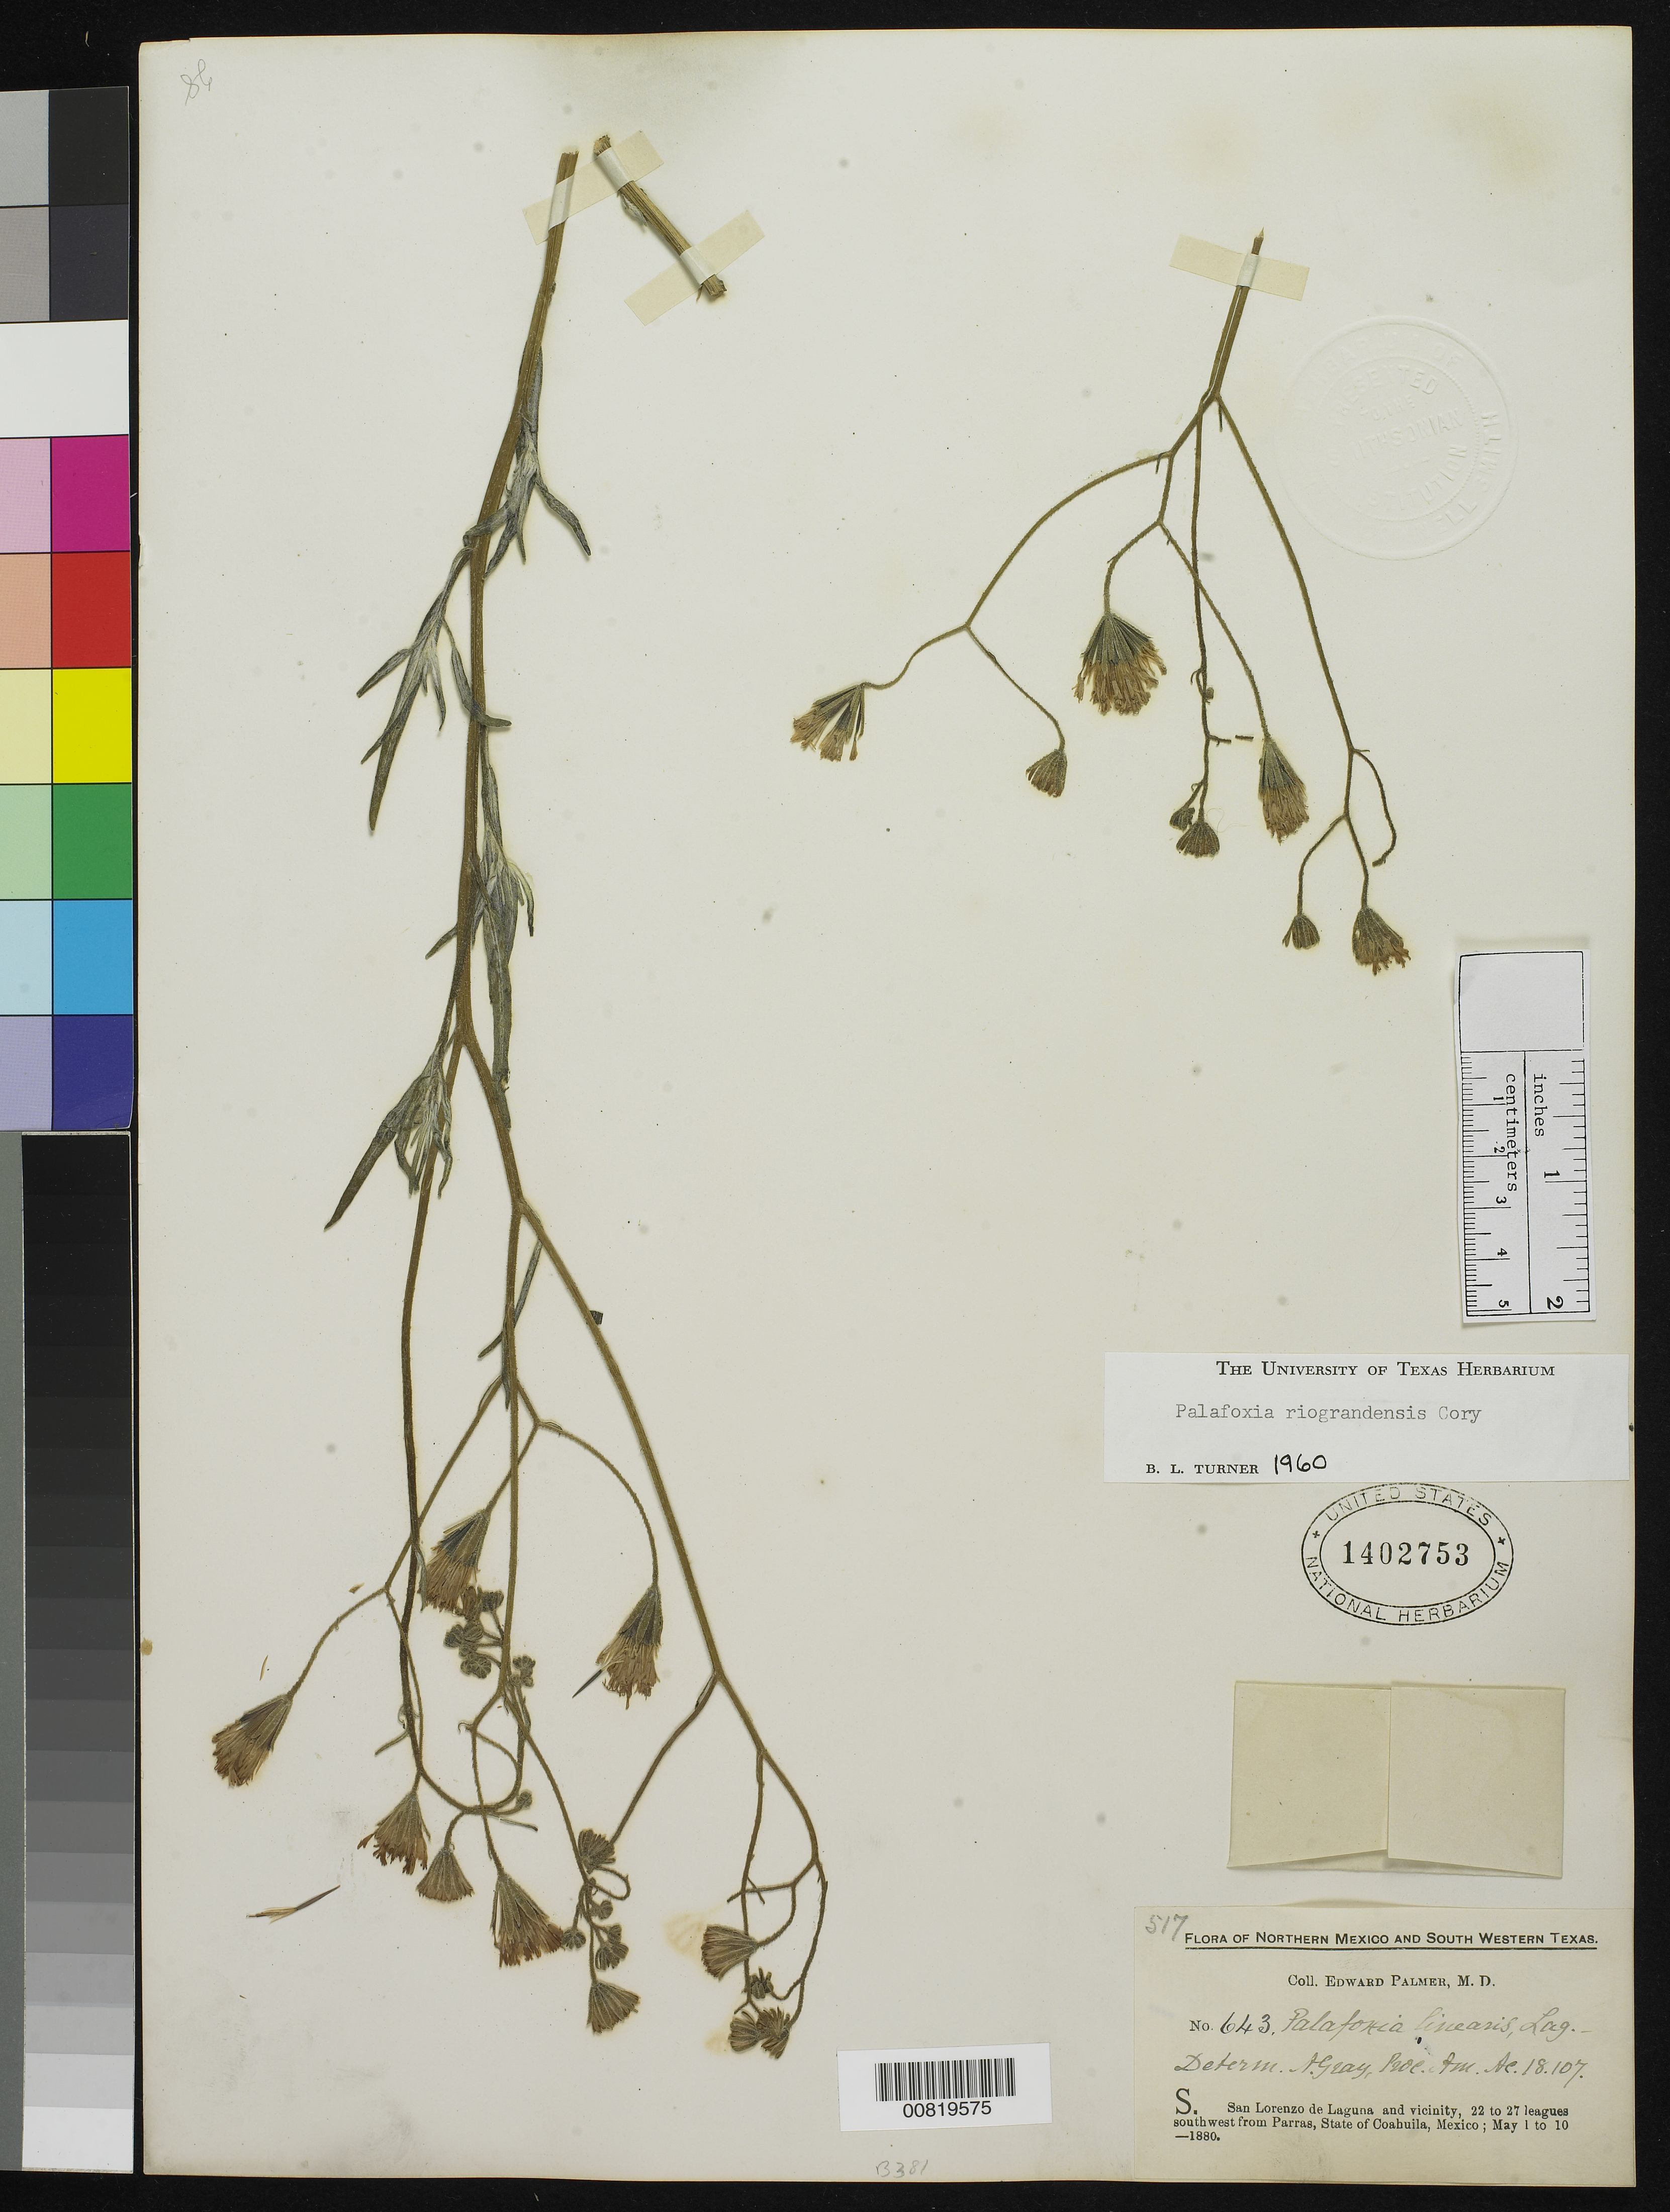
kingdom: Plantae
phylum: Tracheophyta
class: Magnoliopsida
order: Asterales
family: Asteraceae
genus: Palafoxia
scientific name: Palafoxia riograndensis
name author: Cory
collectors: E. Palmer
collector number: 643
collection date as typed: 01 May 1880 to 10 May 1880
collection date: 1880-05-01/1880-05-10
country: Mexico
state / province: Coahuila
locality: S. San Lorenzo de Laguna and vicinity, 22 to 27 leagues southwest from Parras, Coahuila.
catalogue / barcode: US 1402753